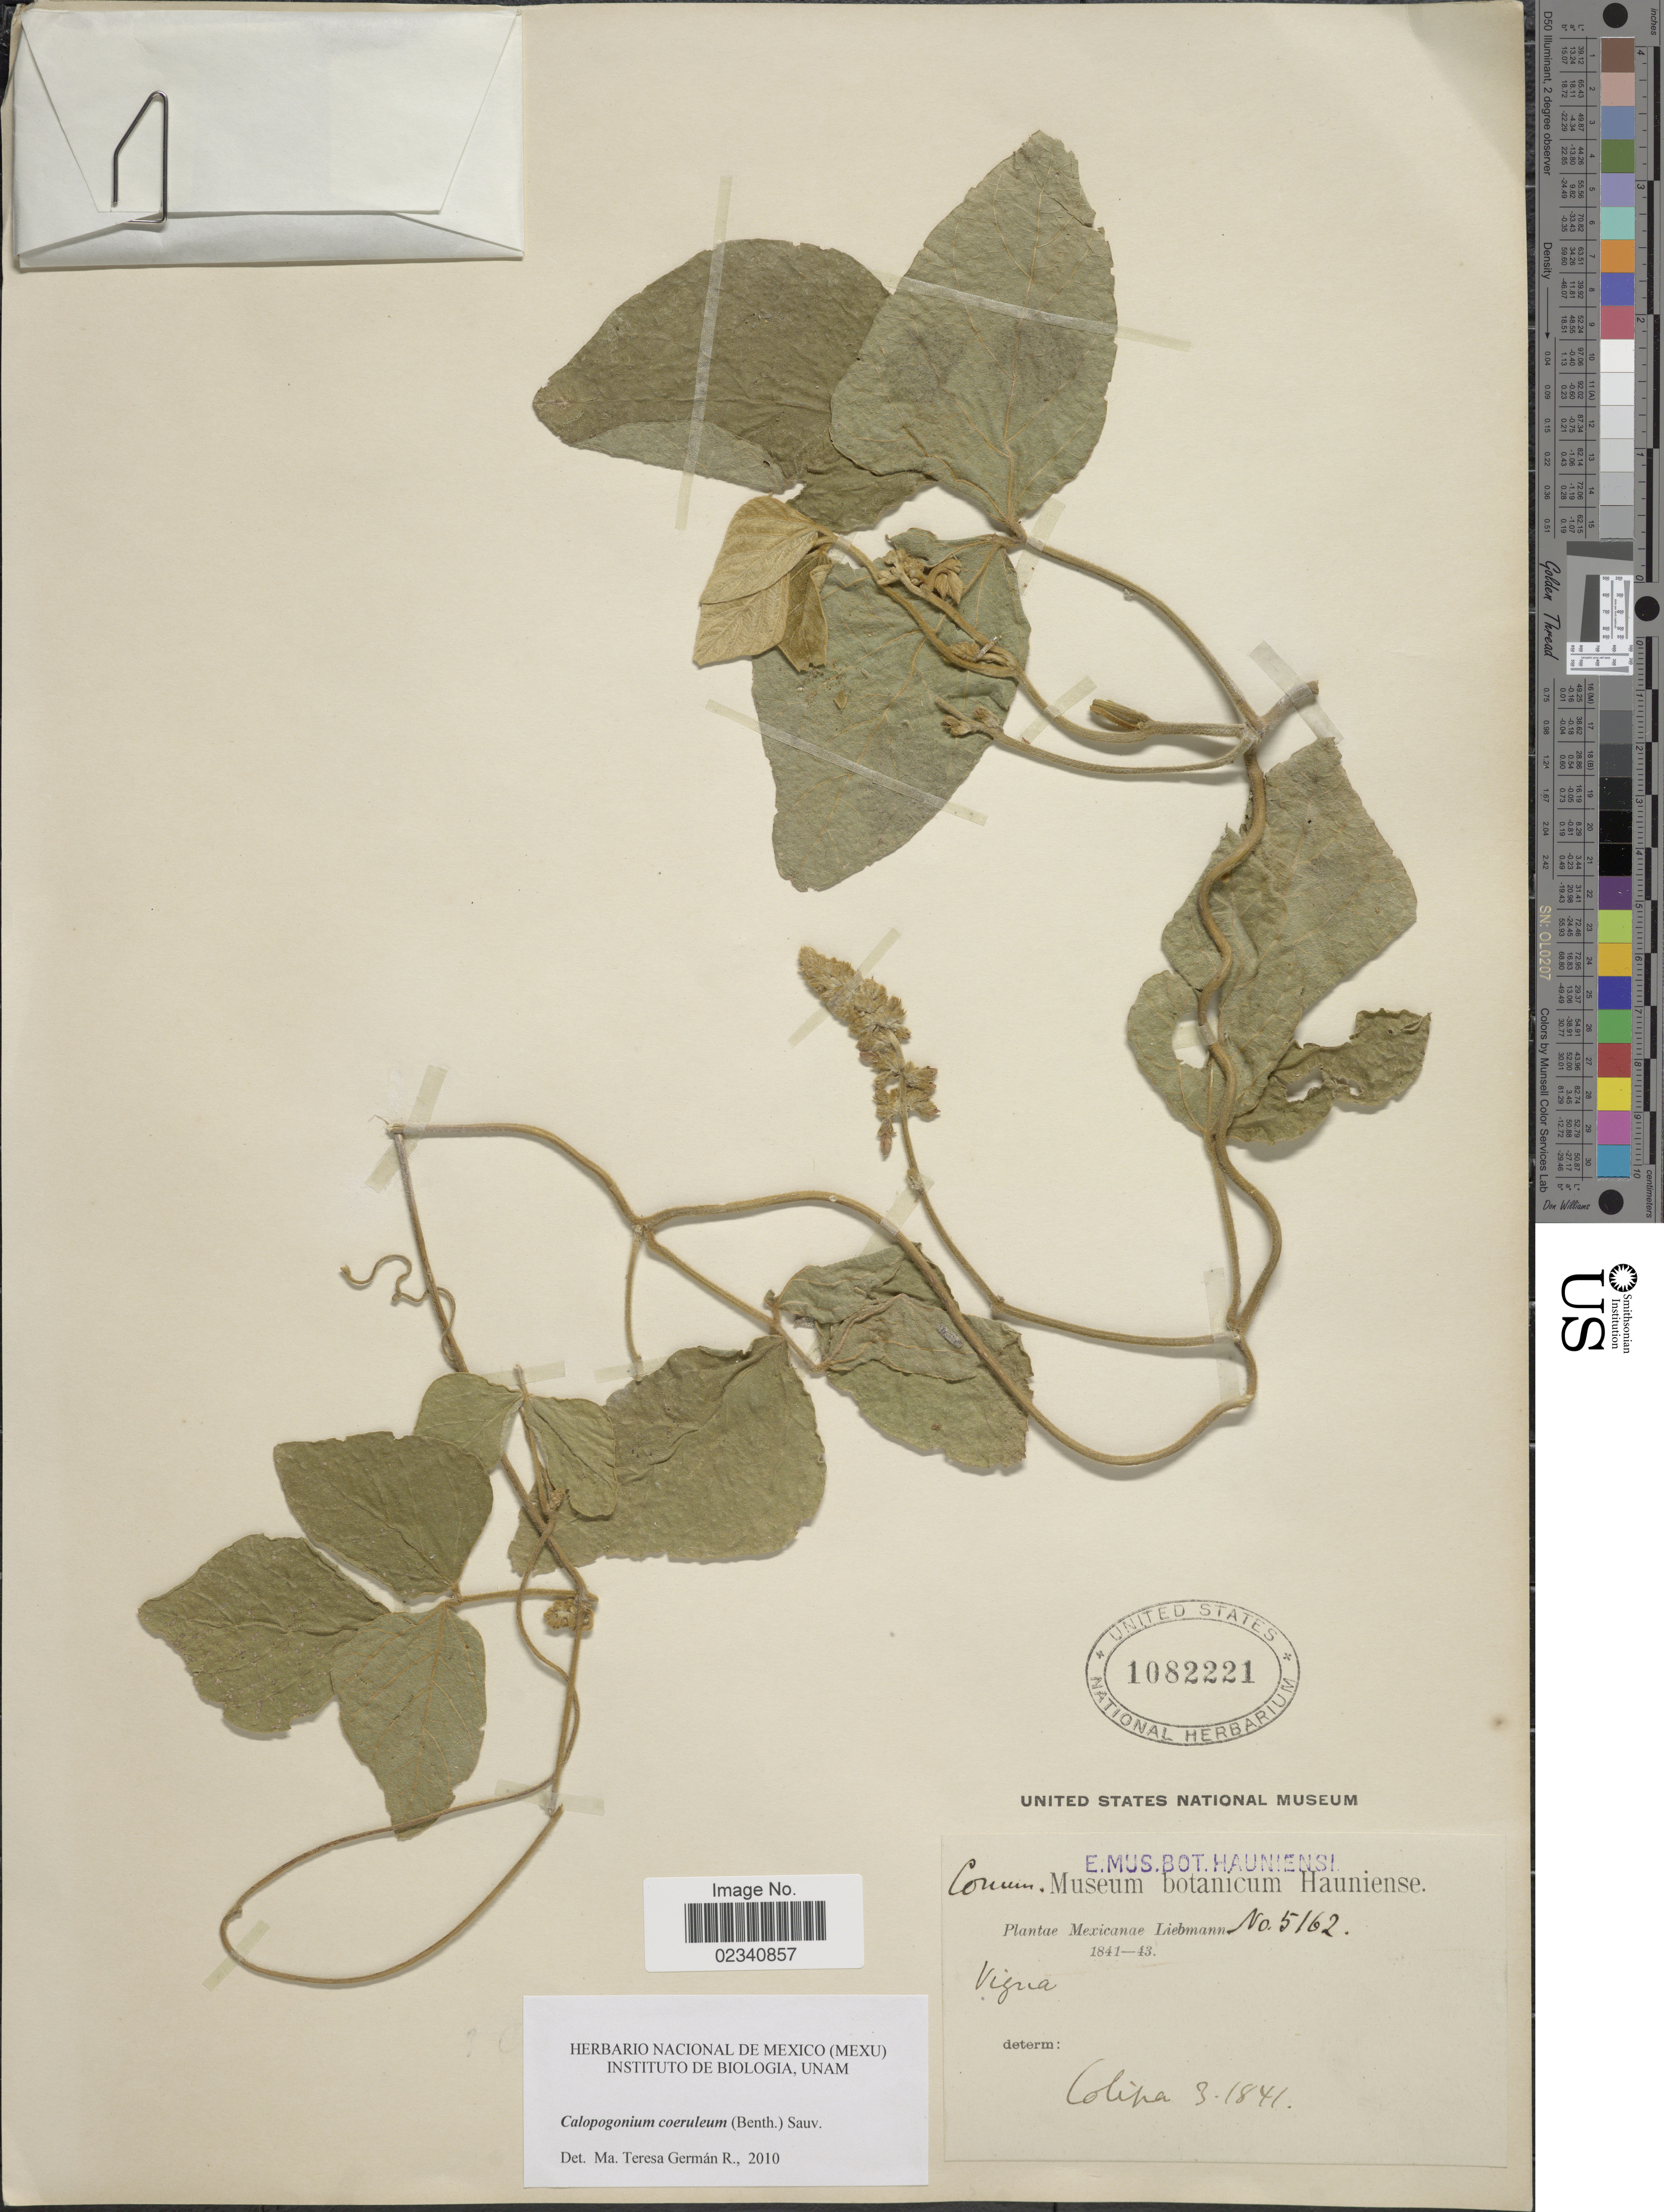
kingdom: Plantae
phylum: Tracheophyta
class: Magnoliopsida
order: Fabales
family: Fabaceae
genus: Calopogonium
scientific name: Calopogonium caeruleum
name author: (Benth.) C. Wright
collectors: Liebmann, --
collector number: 5162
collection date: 1841-03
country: Mexico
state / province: Colima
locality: Colima.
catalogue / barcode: US 1082221